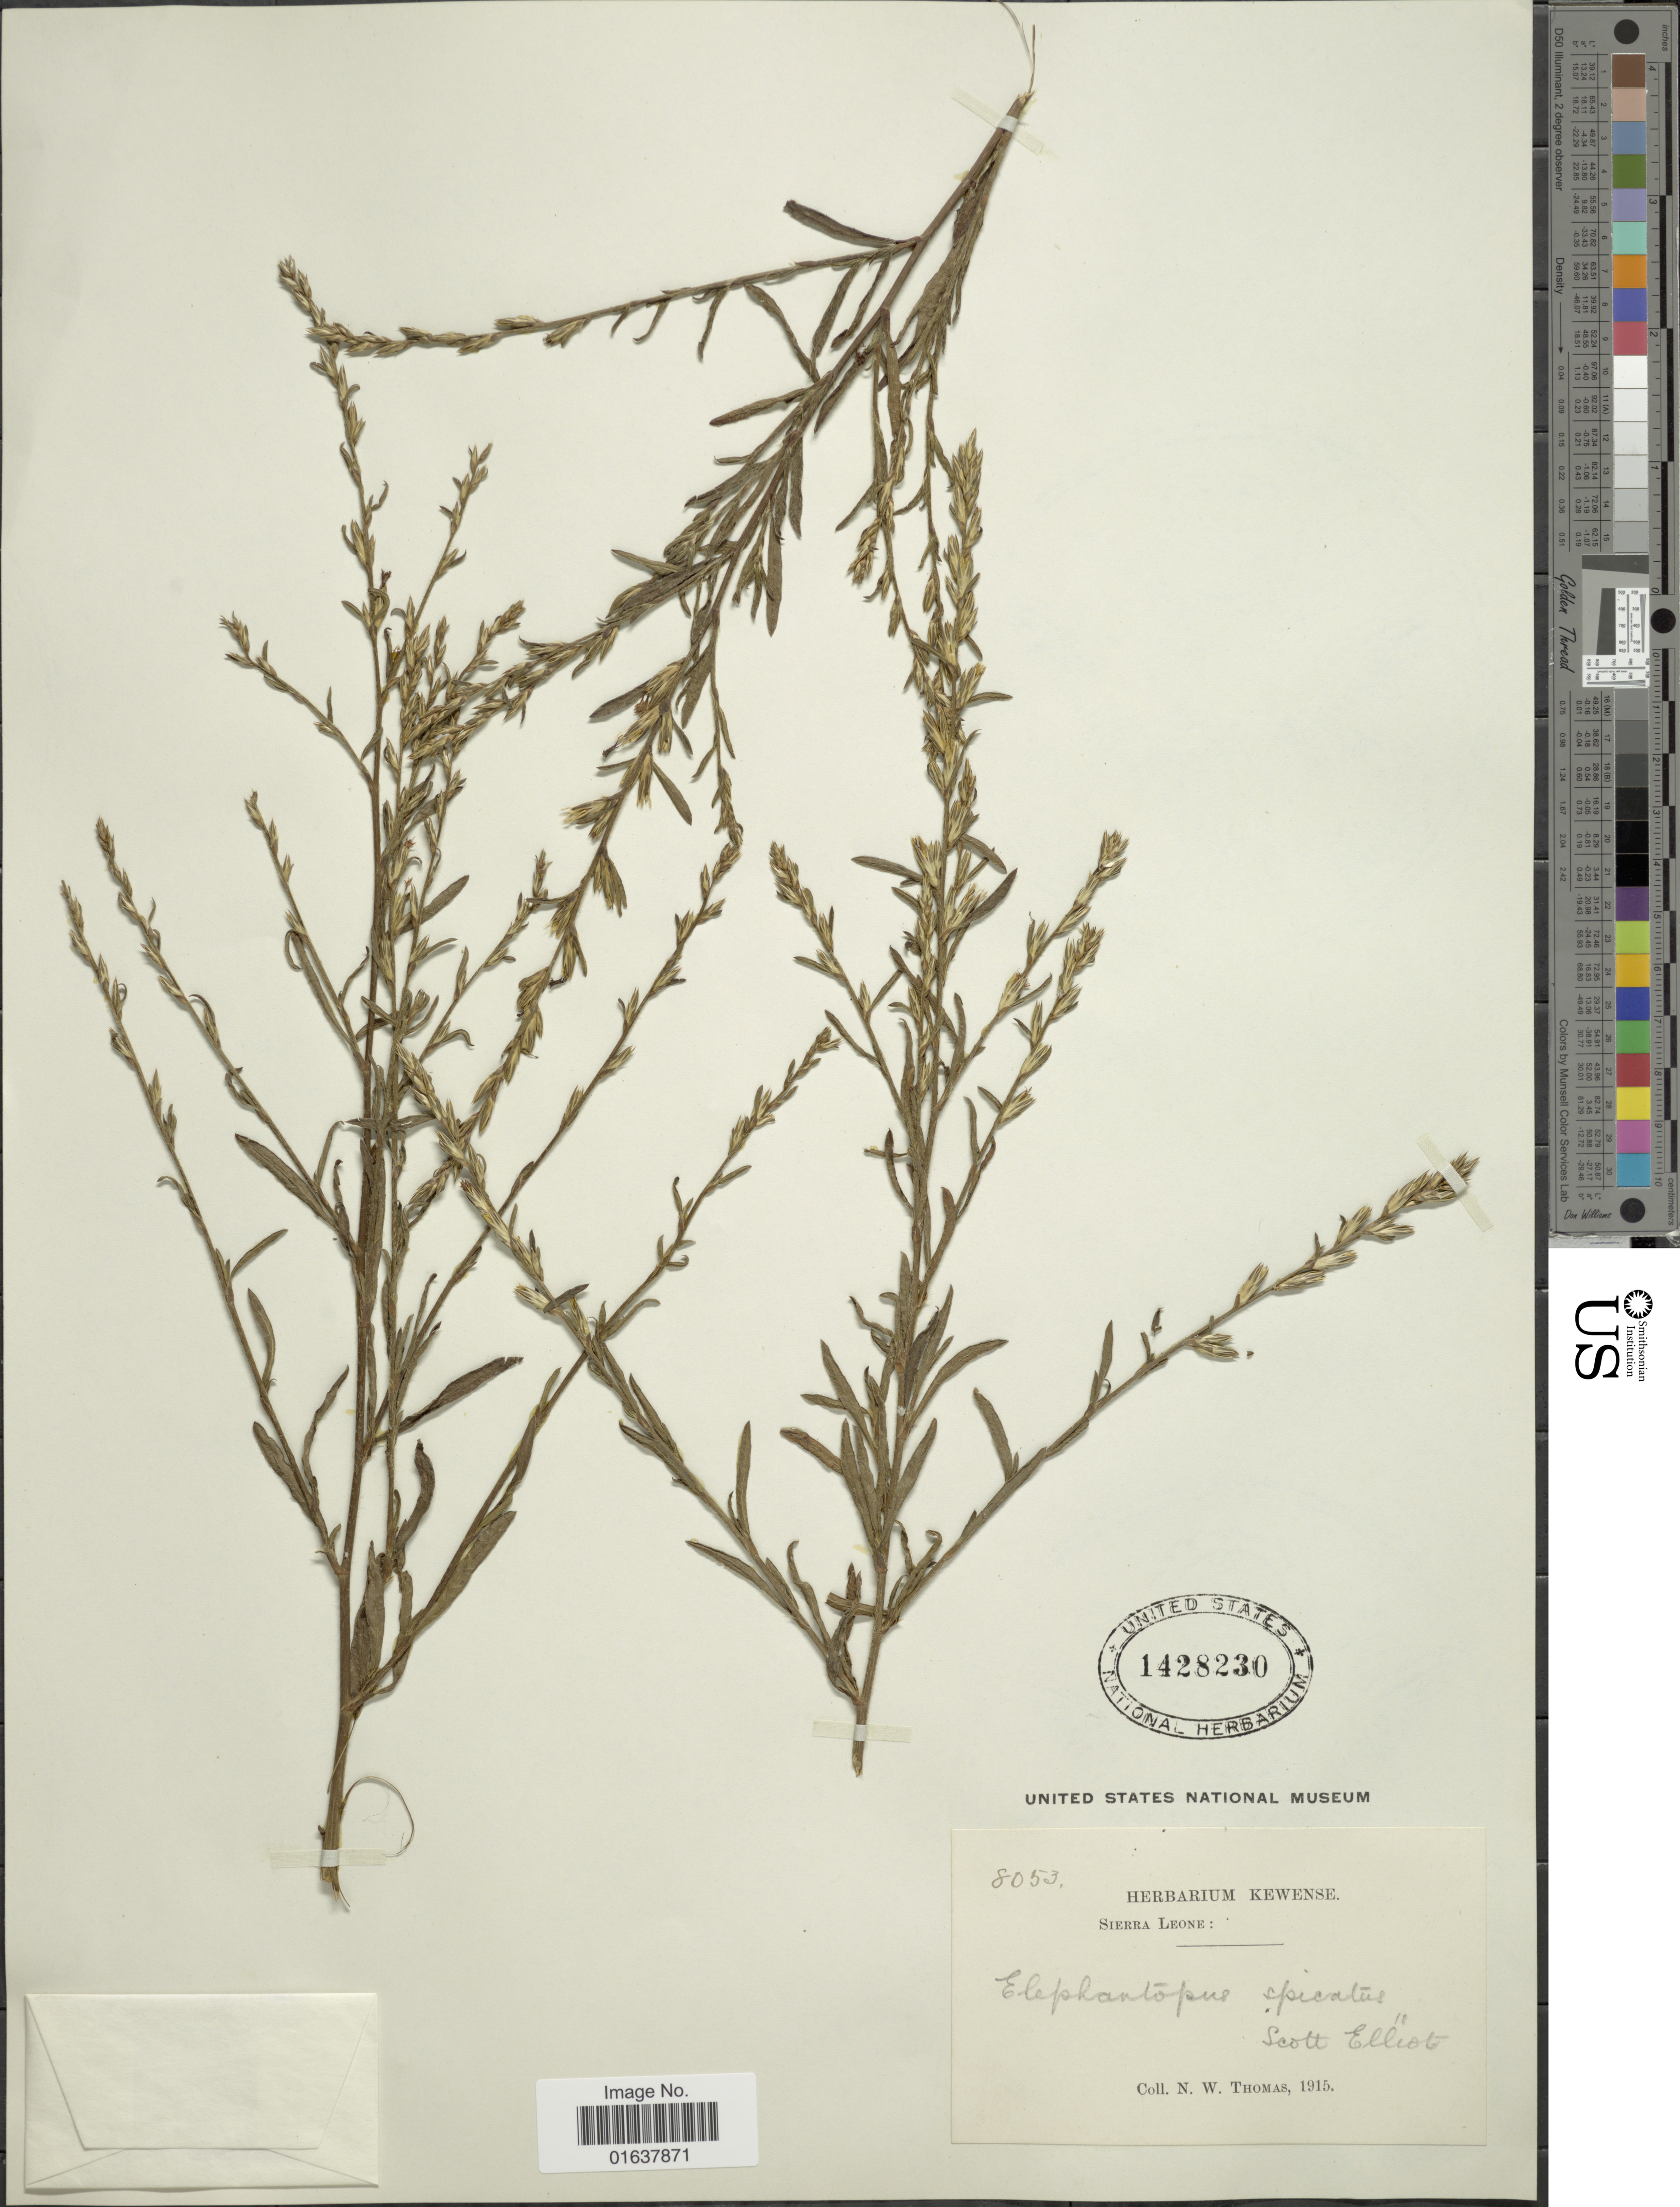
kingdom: Plantae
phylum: Tracheophyta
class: Magnoliopsida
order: Asterales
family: Asteraceae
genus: Pseudelephantopus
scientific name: Pseudelephantopus spicatus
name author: (Juss. ex Aubl.) C.F. Baker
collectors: N. Thomas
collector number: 8053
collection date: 1915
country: Sierra Leone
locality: Sierra Leone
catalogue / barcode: US 1428230